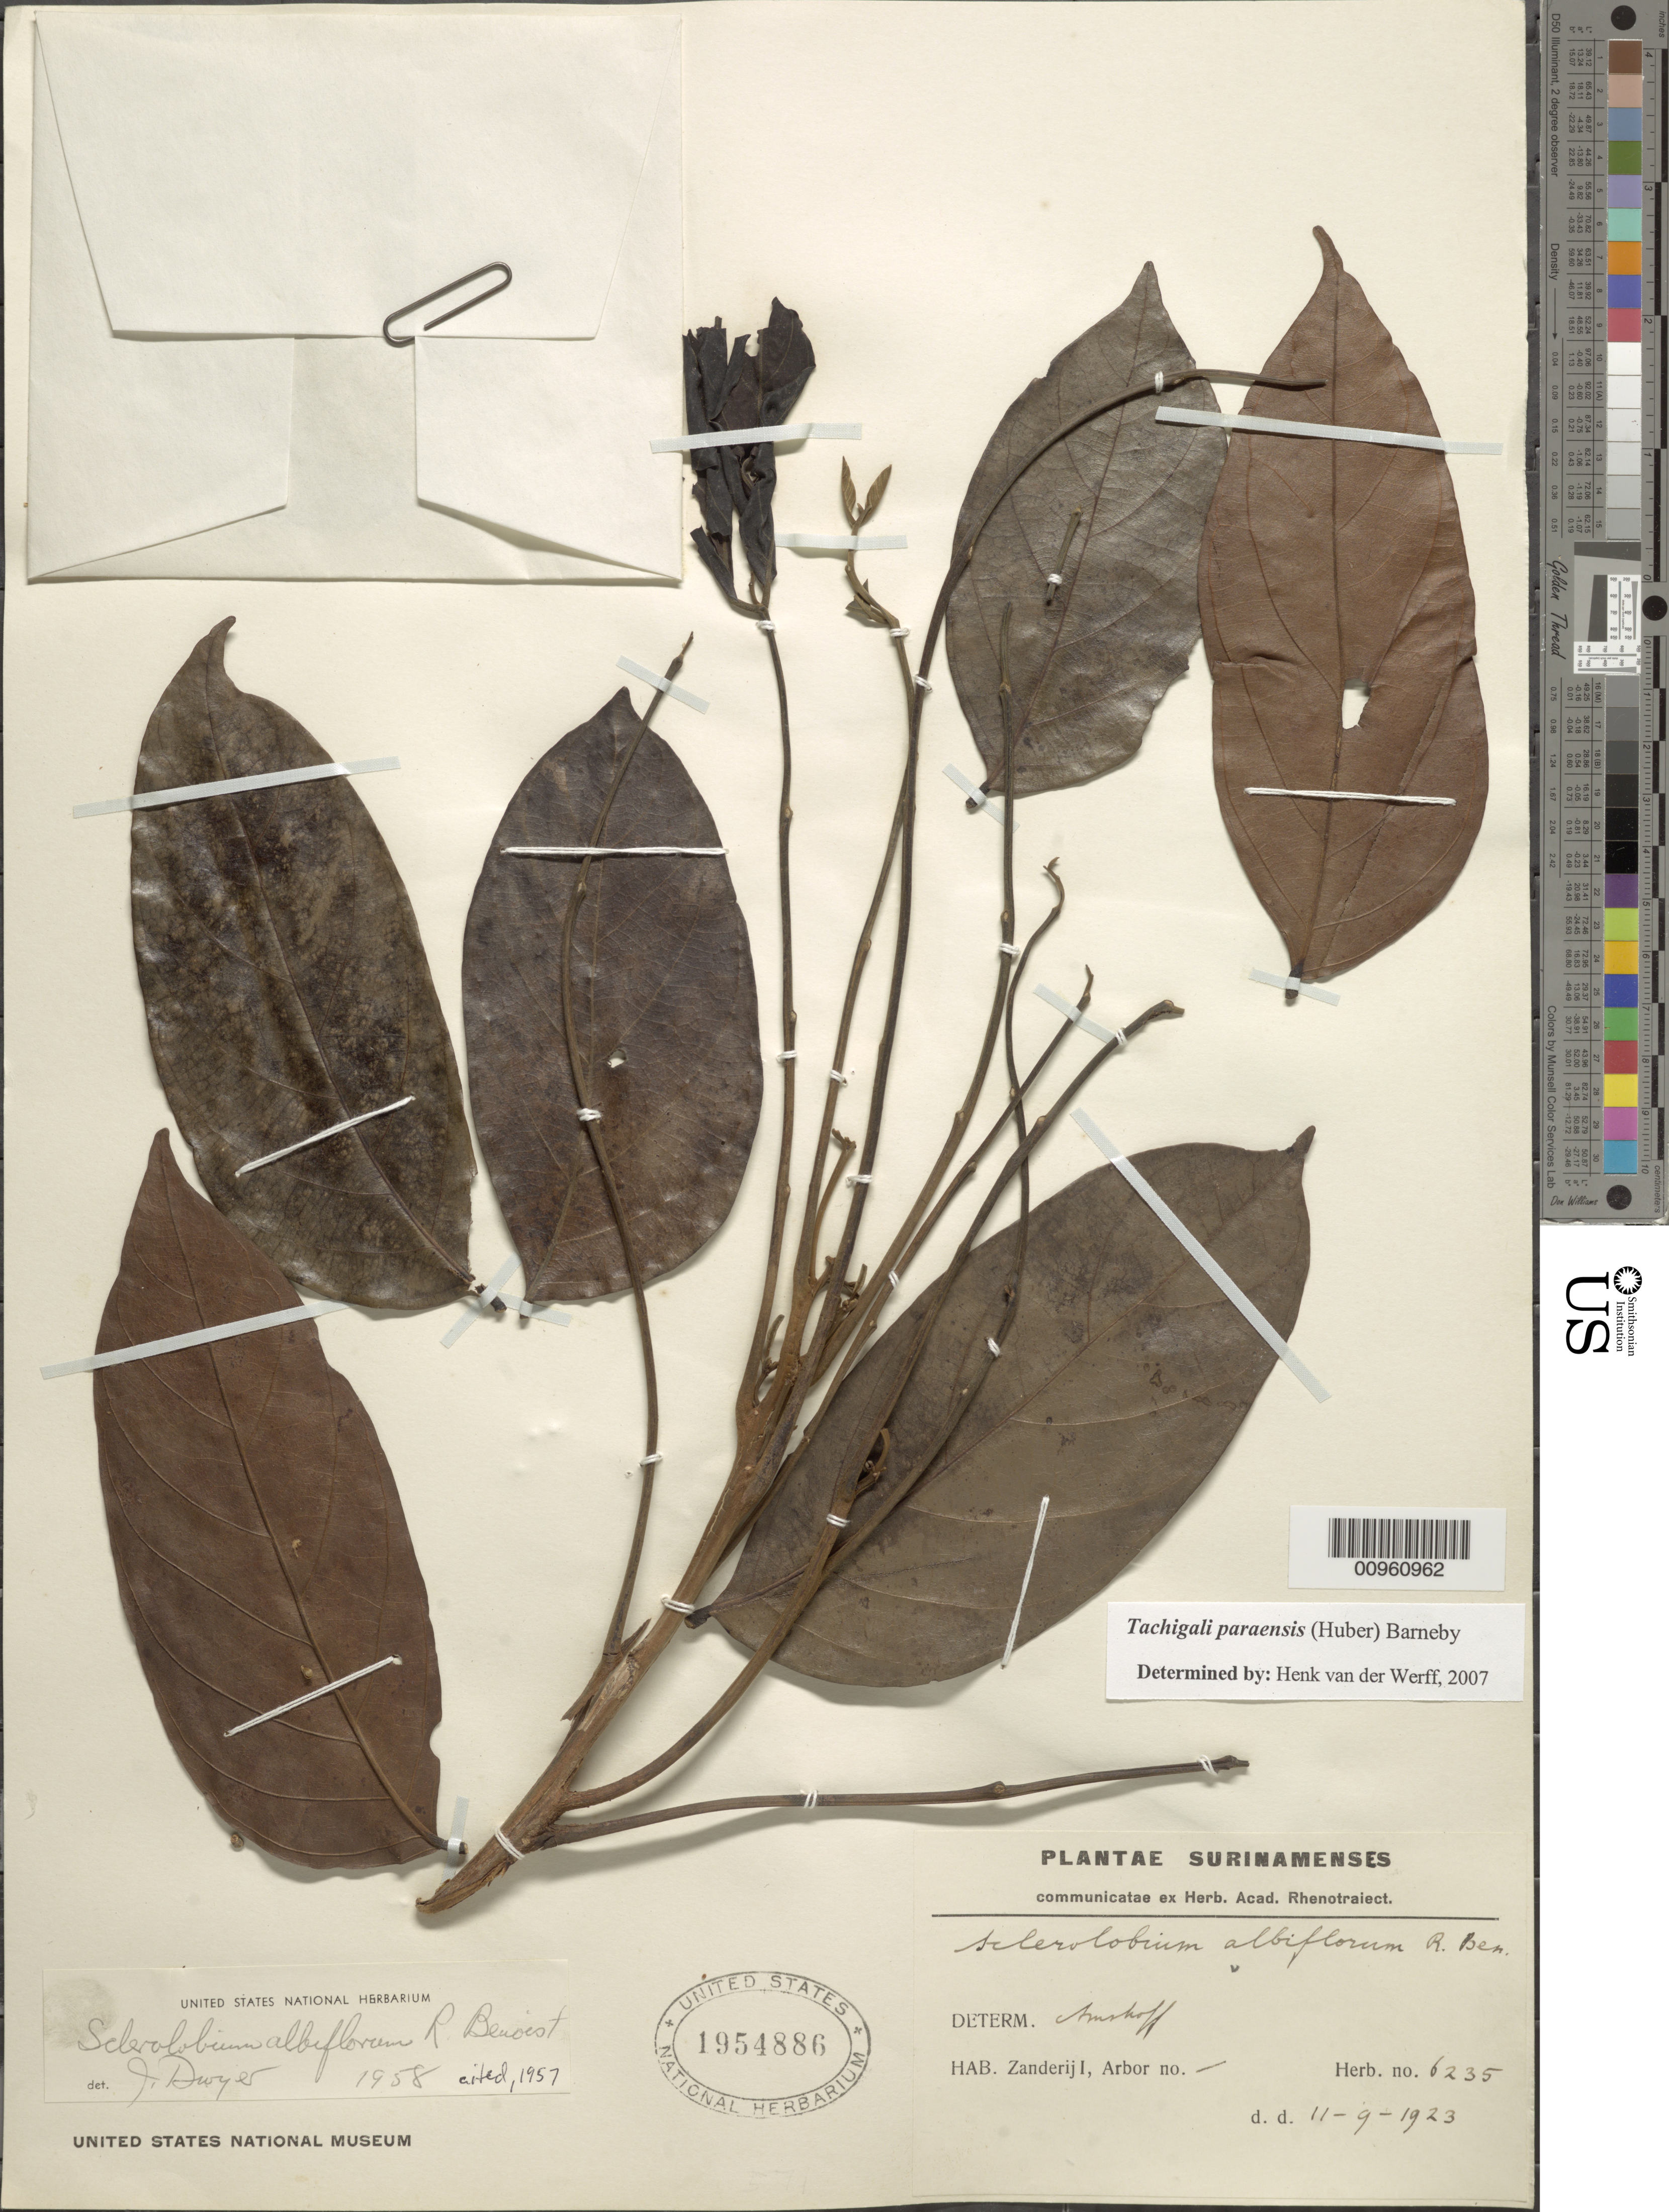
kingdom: Plantae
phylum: Tracheophyta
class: Magnoliopsida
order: Fabales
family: Fabaceae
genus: Tachigali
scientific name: Tachigali paraensis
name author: (Huber) Barneby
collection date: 1800/1923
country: Suriname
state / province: Paramaribo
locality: Zanderij I, Plantae Surnamenses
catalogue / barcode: US 1954886